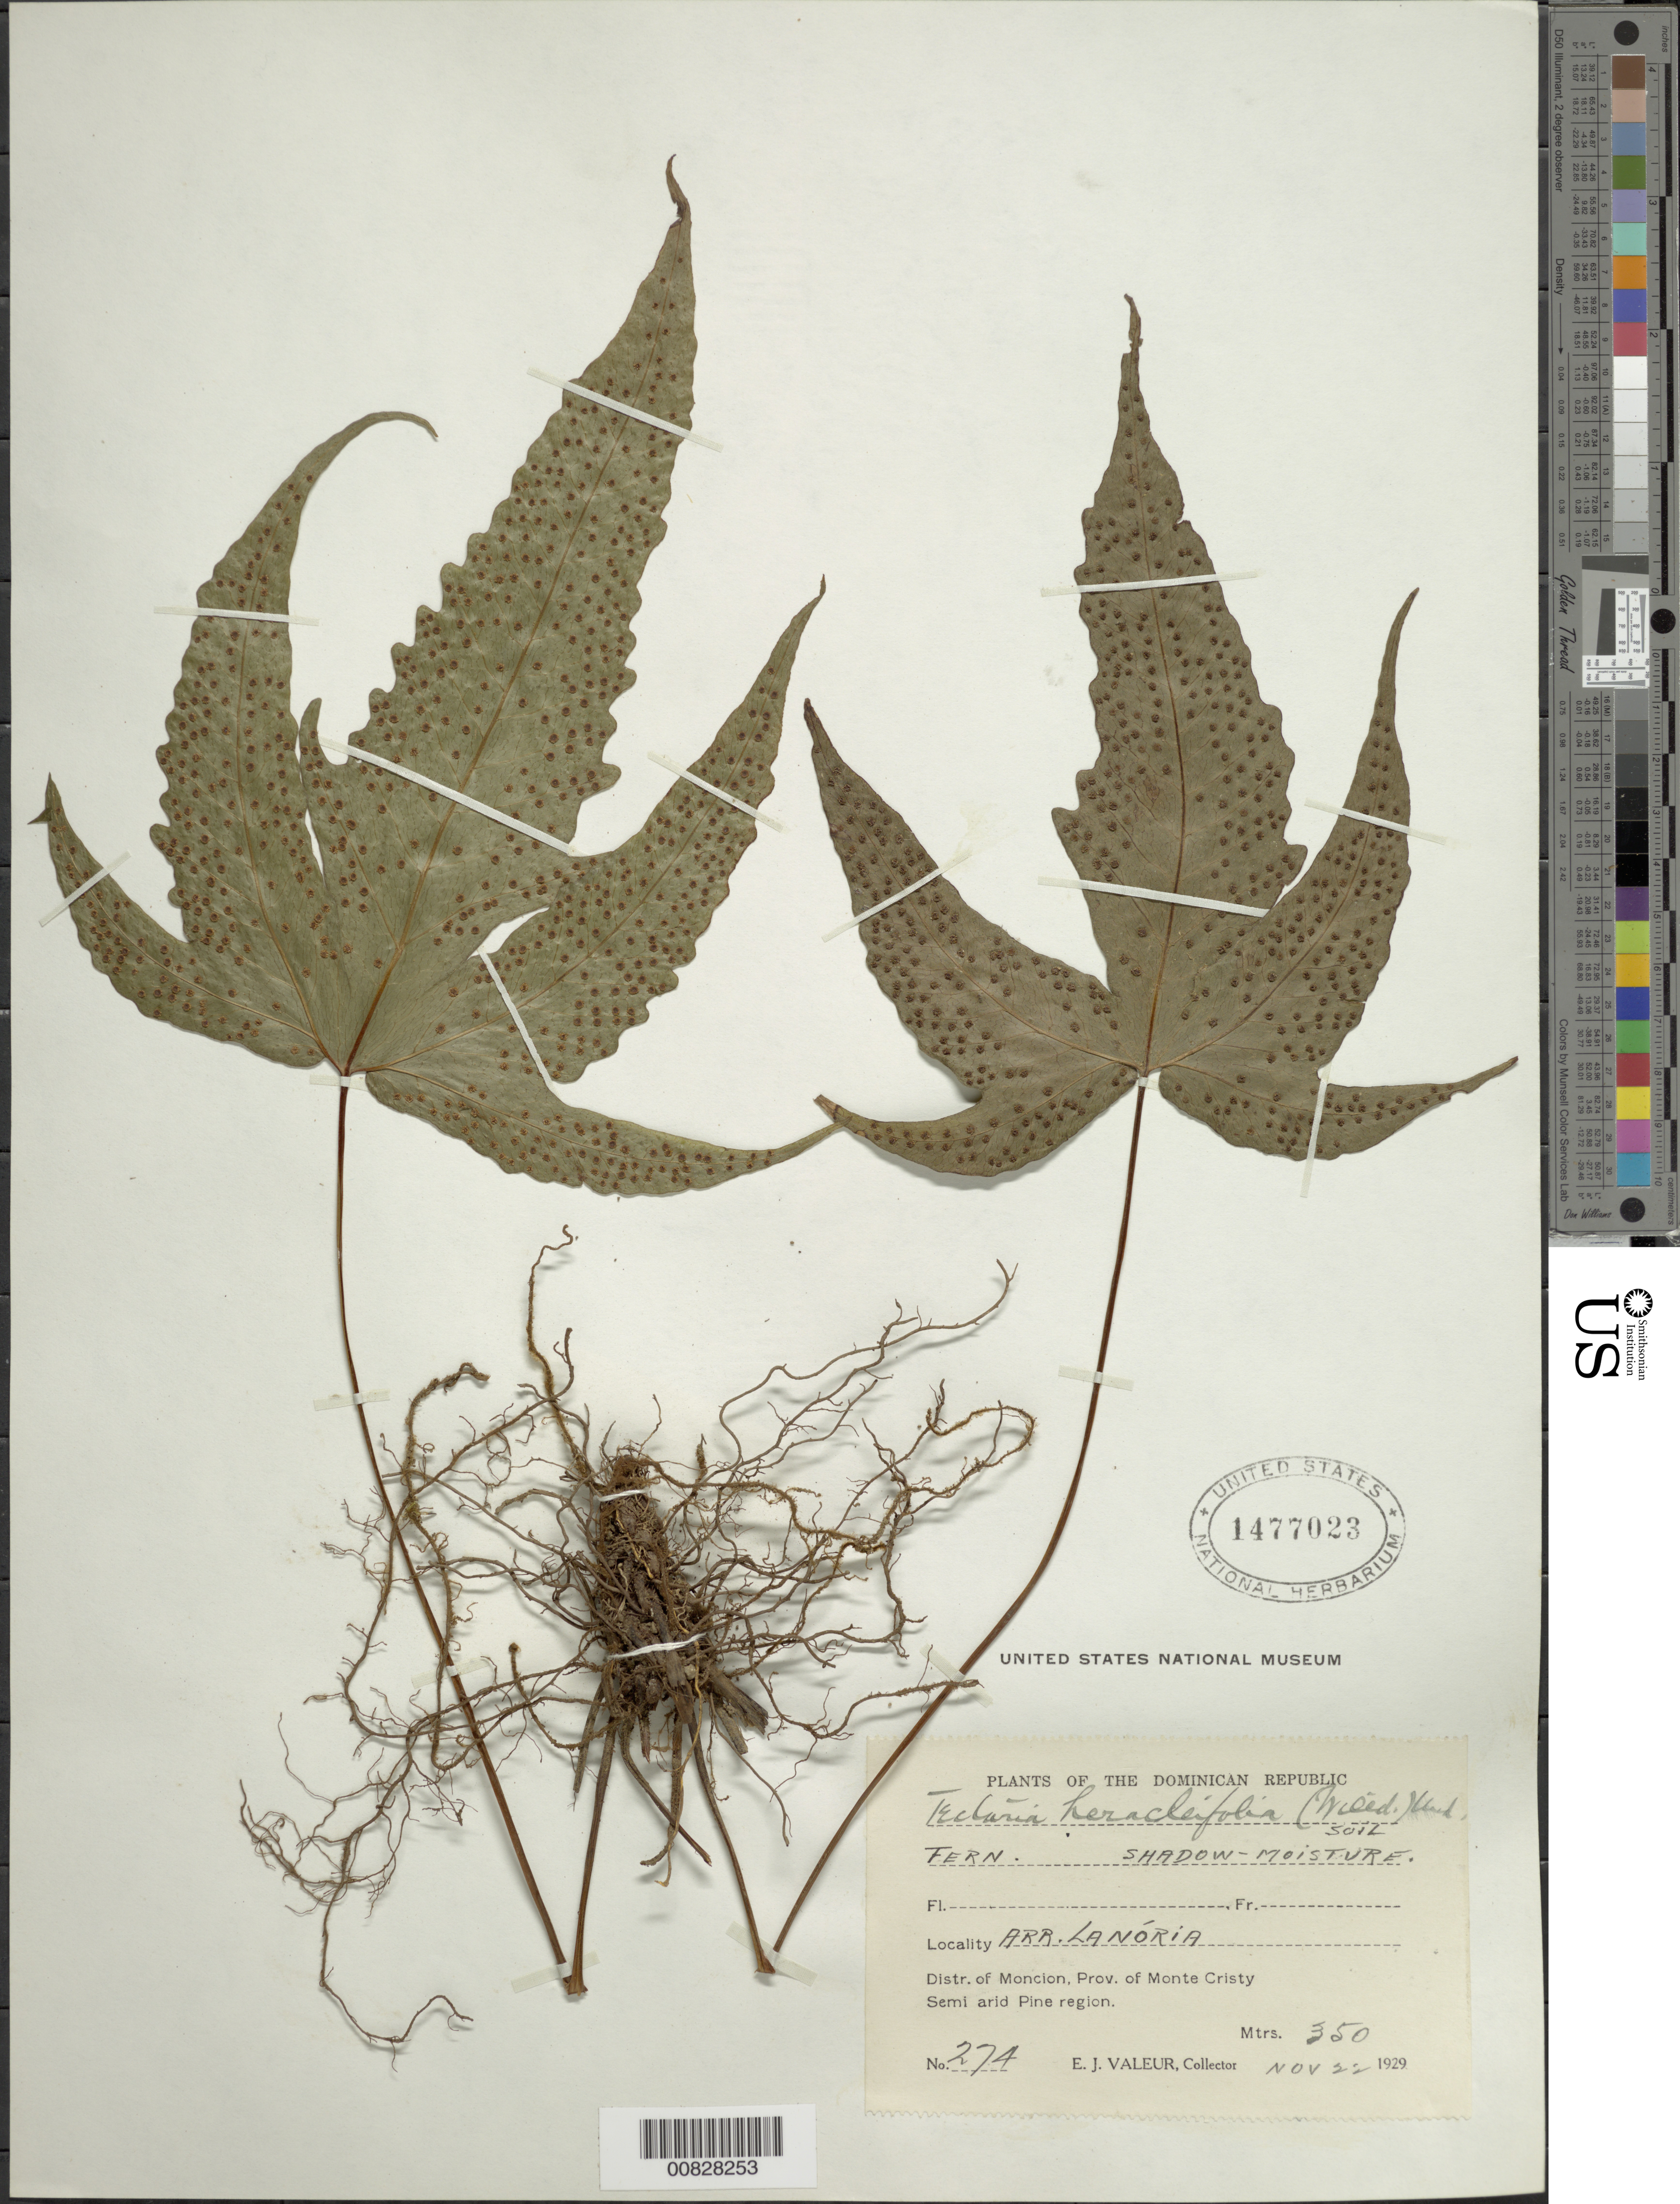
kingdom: Plantae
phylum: Tracheophyta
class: Polypodiopsida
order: Polypodiales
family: Tectariaceae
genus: Tectaria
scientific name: Tectaria heracleifolia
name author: (Willd.) Underw.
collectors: E. Valeur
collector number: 274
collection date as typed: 22 Nov 1929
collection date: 1929-11-22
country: Dominican Republic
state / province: Monte Cristi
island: Hispaniola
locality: Dist. Moncion, Arr. Lanória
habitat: Semi arid pine region, shadow-moisture, soil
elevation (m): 350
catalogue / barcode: US 1477023